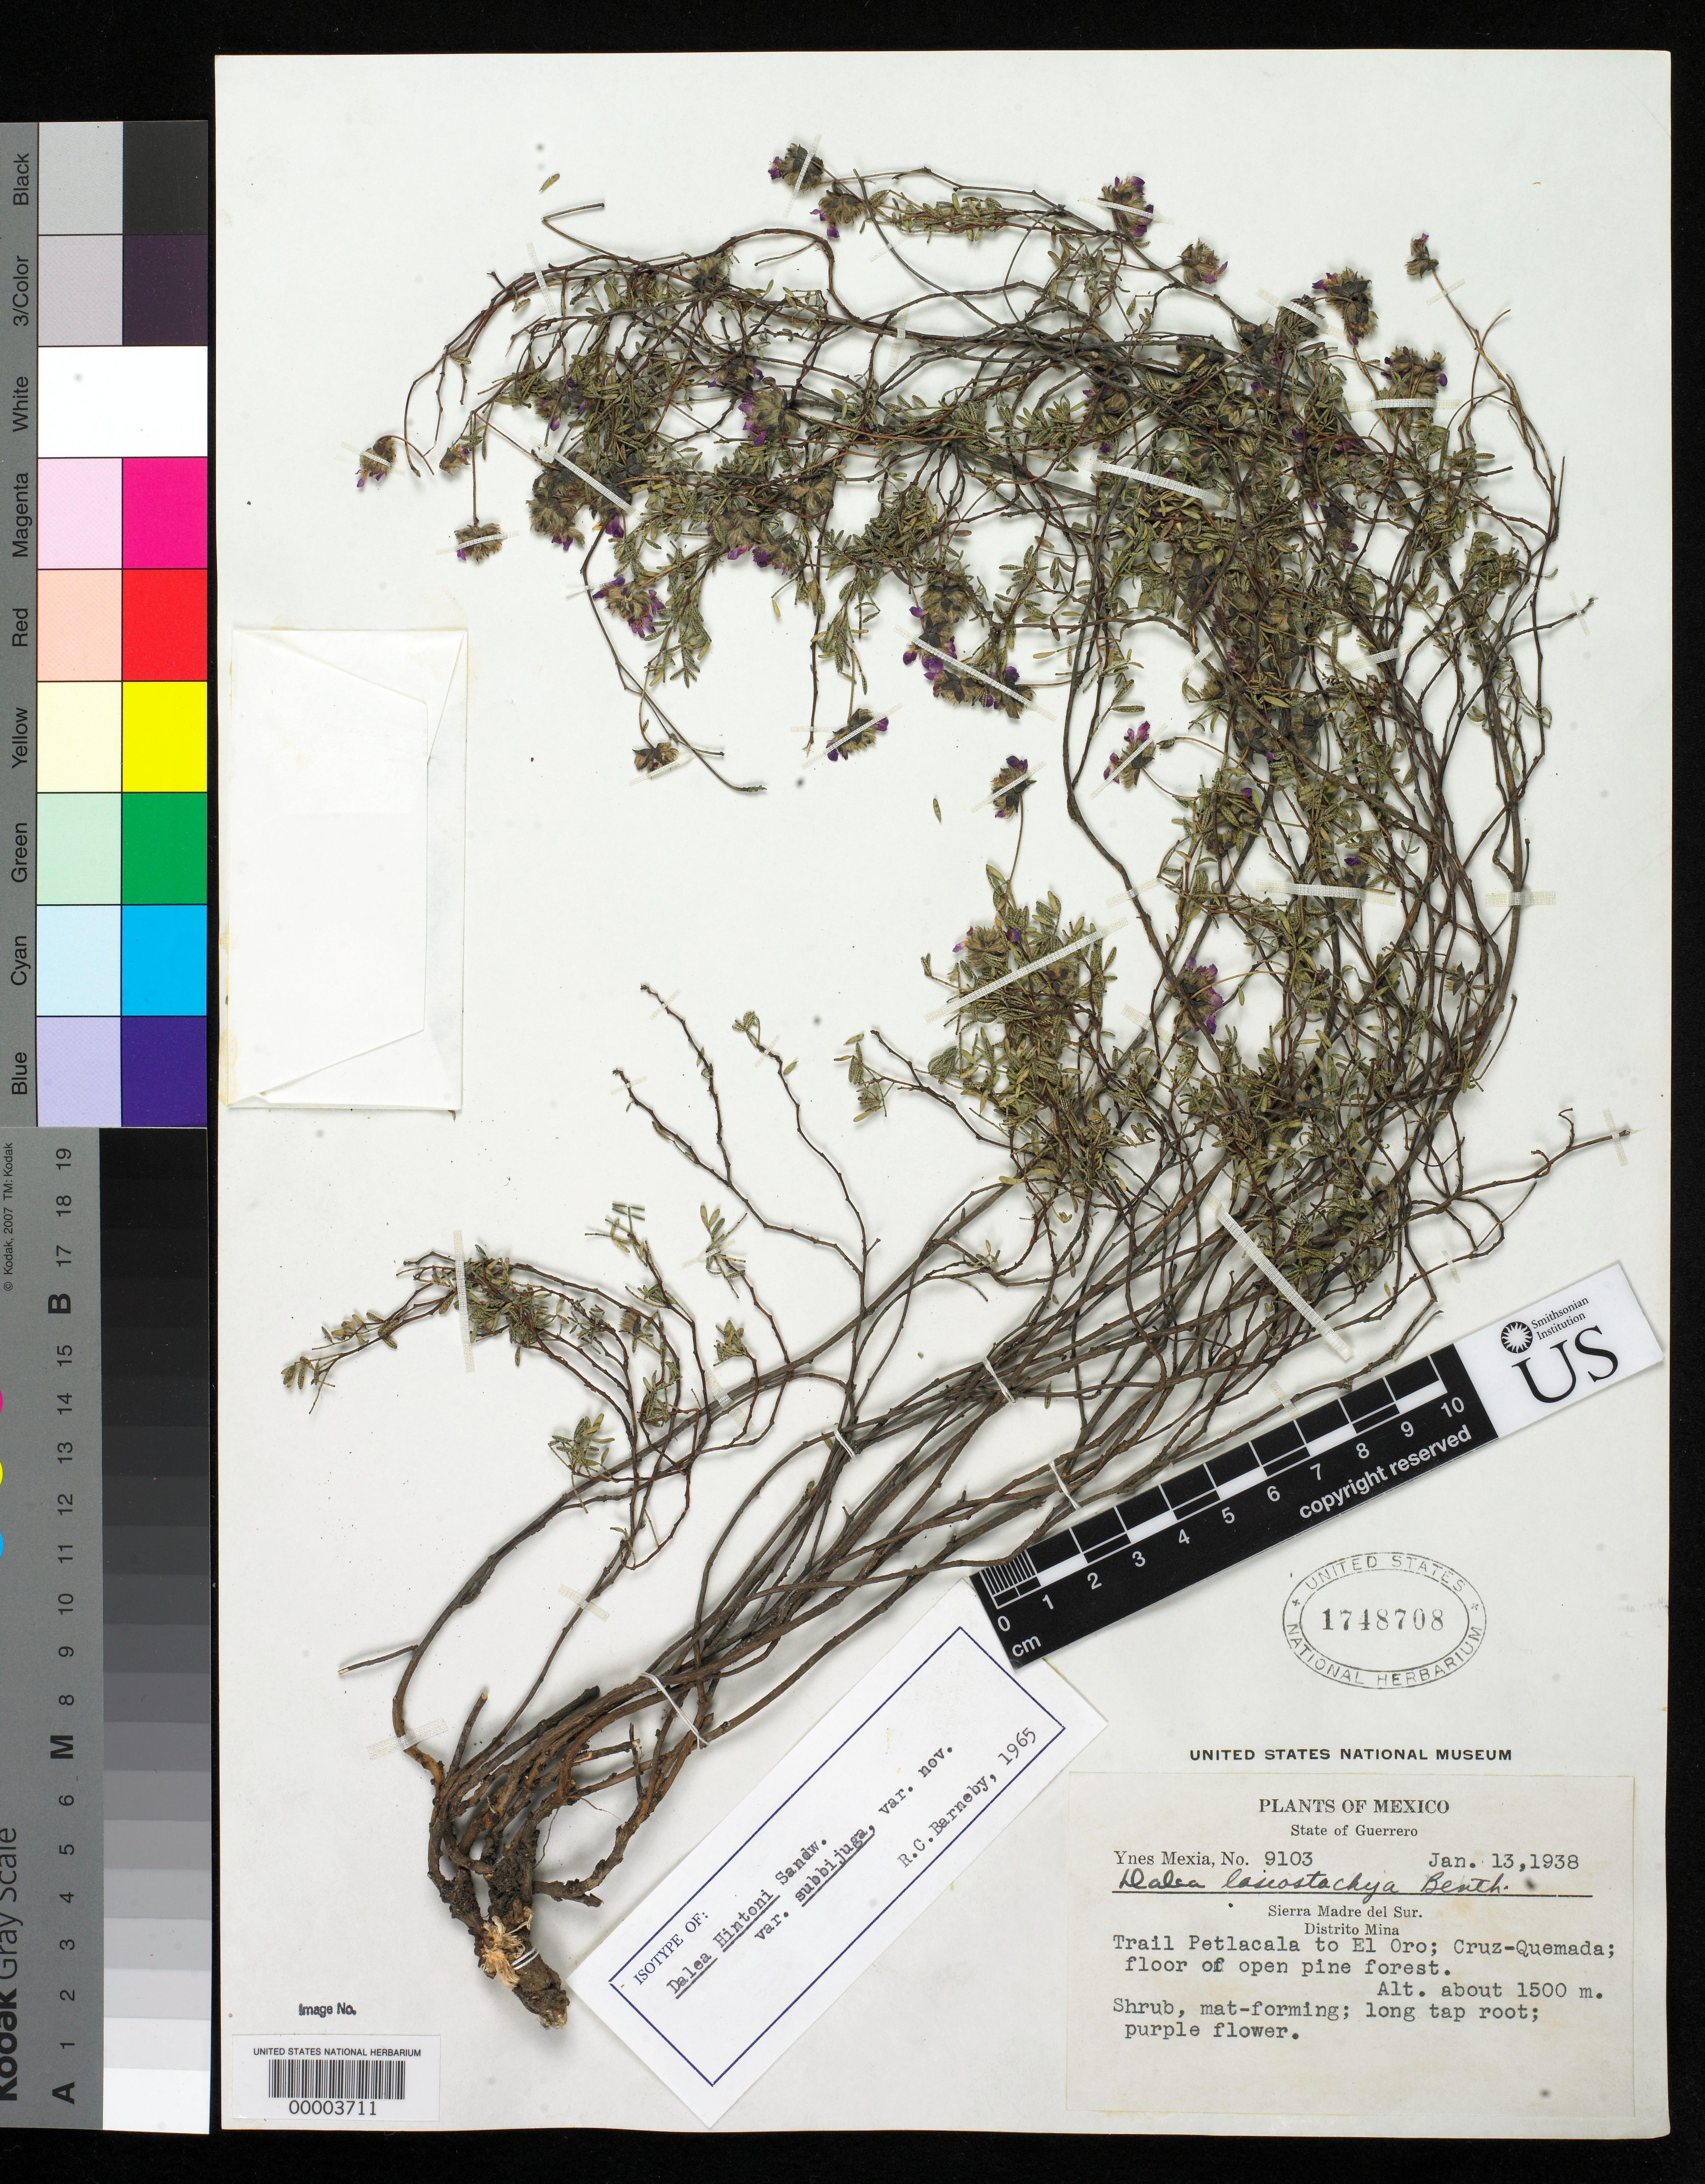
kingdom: Plantae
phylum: Tracheophyta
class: Magnoliopsida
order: Fabales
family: Fabaceae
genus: Dalea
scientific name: Dalea hintonii var. subbijuga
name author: Barneby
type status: Isotype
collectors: Y. Mexia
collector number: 9103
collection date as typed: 13 Jan 1939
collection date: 1939-01-13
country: Mexico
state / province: Guerrero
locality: Cruz-Quemada, Trail Petlacala.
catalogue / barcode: US 1748708